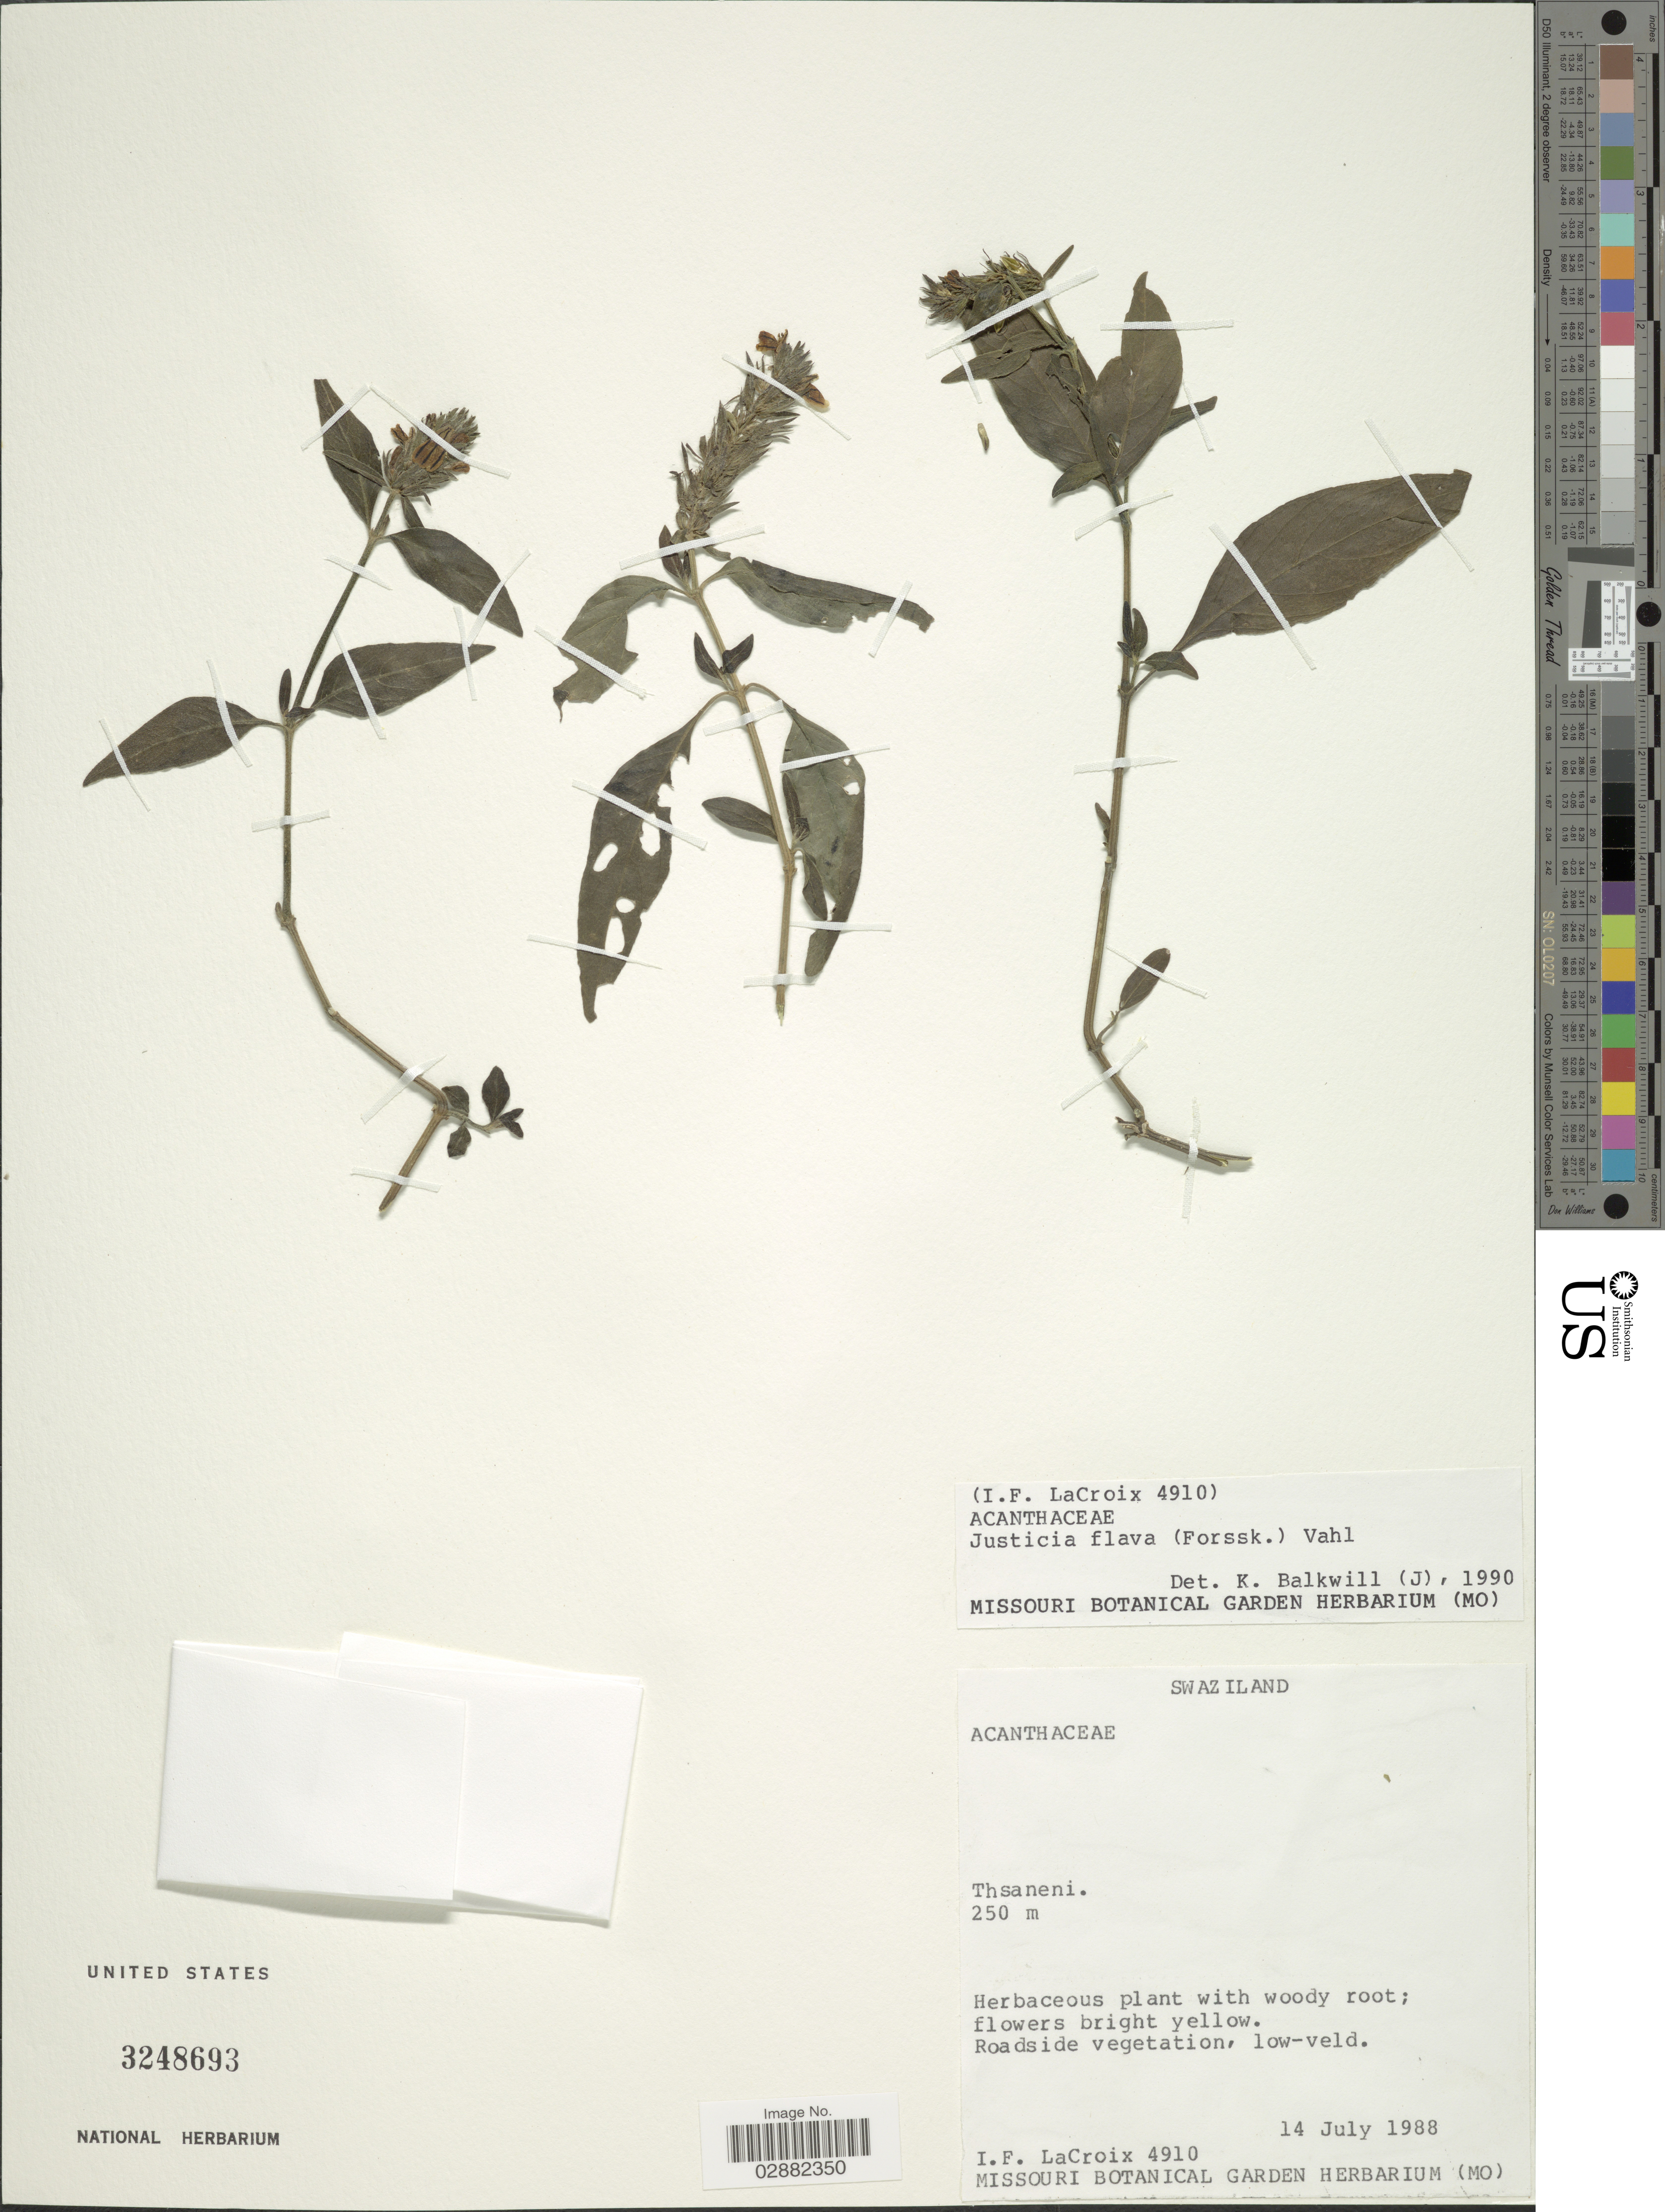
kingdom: Plantae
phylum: Tracheophyta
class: Magnoliopsida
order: Lamiales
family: Acanthaceae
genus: Justicia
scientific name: Justicia flava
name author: (Forssk.) Vahl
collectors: I. LaCroix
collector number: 4910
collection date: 1988-07-14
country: Eswatini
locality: Thsaneni.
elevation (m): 250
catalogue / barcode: US 3248693